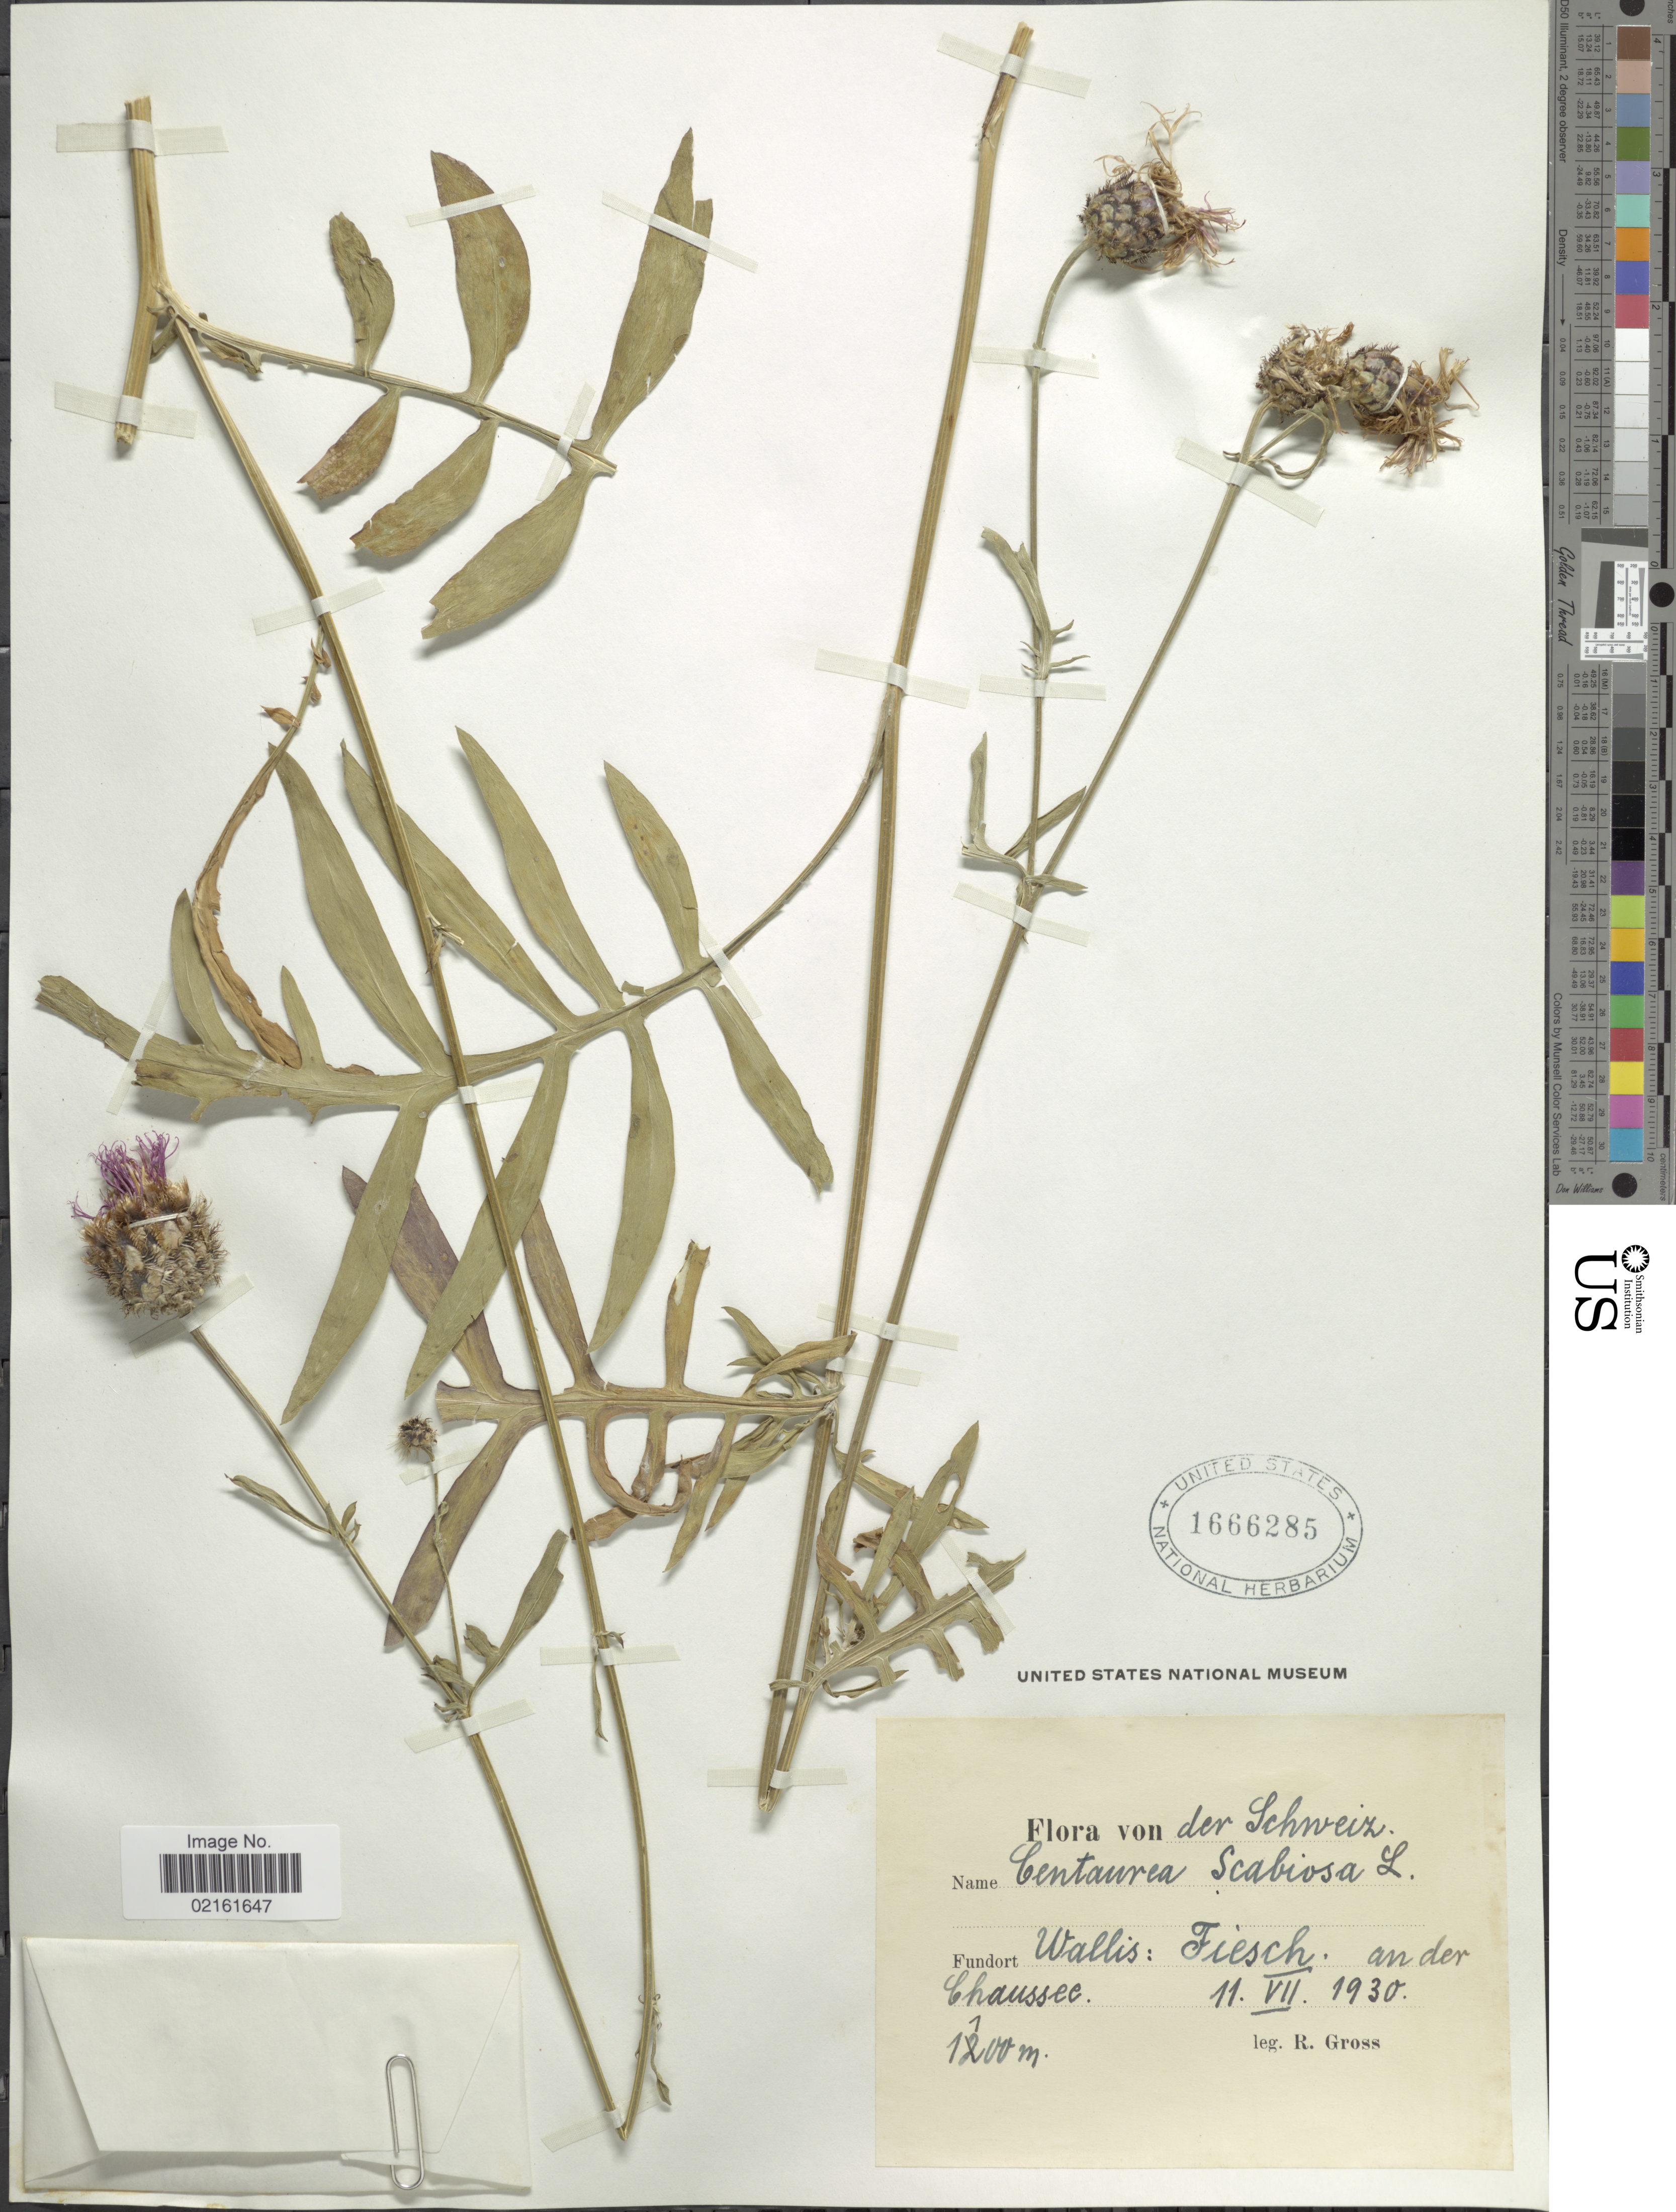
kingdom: Plantae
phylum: Tracheophyta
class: Magnoliopsida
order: Asterales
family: Asteraceae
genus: Centaurea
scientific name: Centaurea scabiosa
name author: L.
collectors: R. Gross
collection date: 1930-07-11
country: Switzerland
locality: Schweiz. Wallis: Fiesch. an der Chaussee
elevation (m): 1100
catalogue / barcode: US 1666285